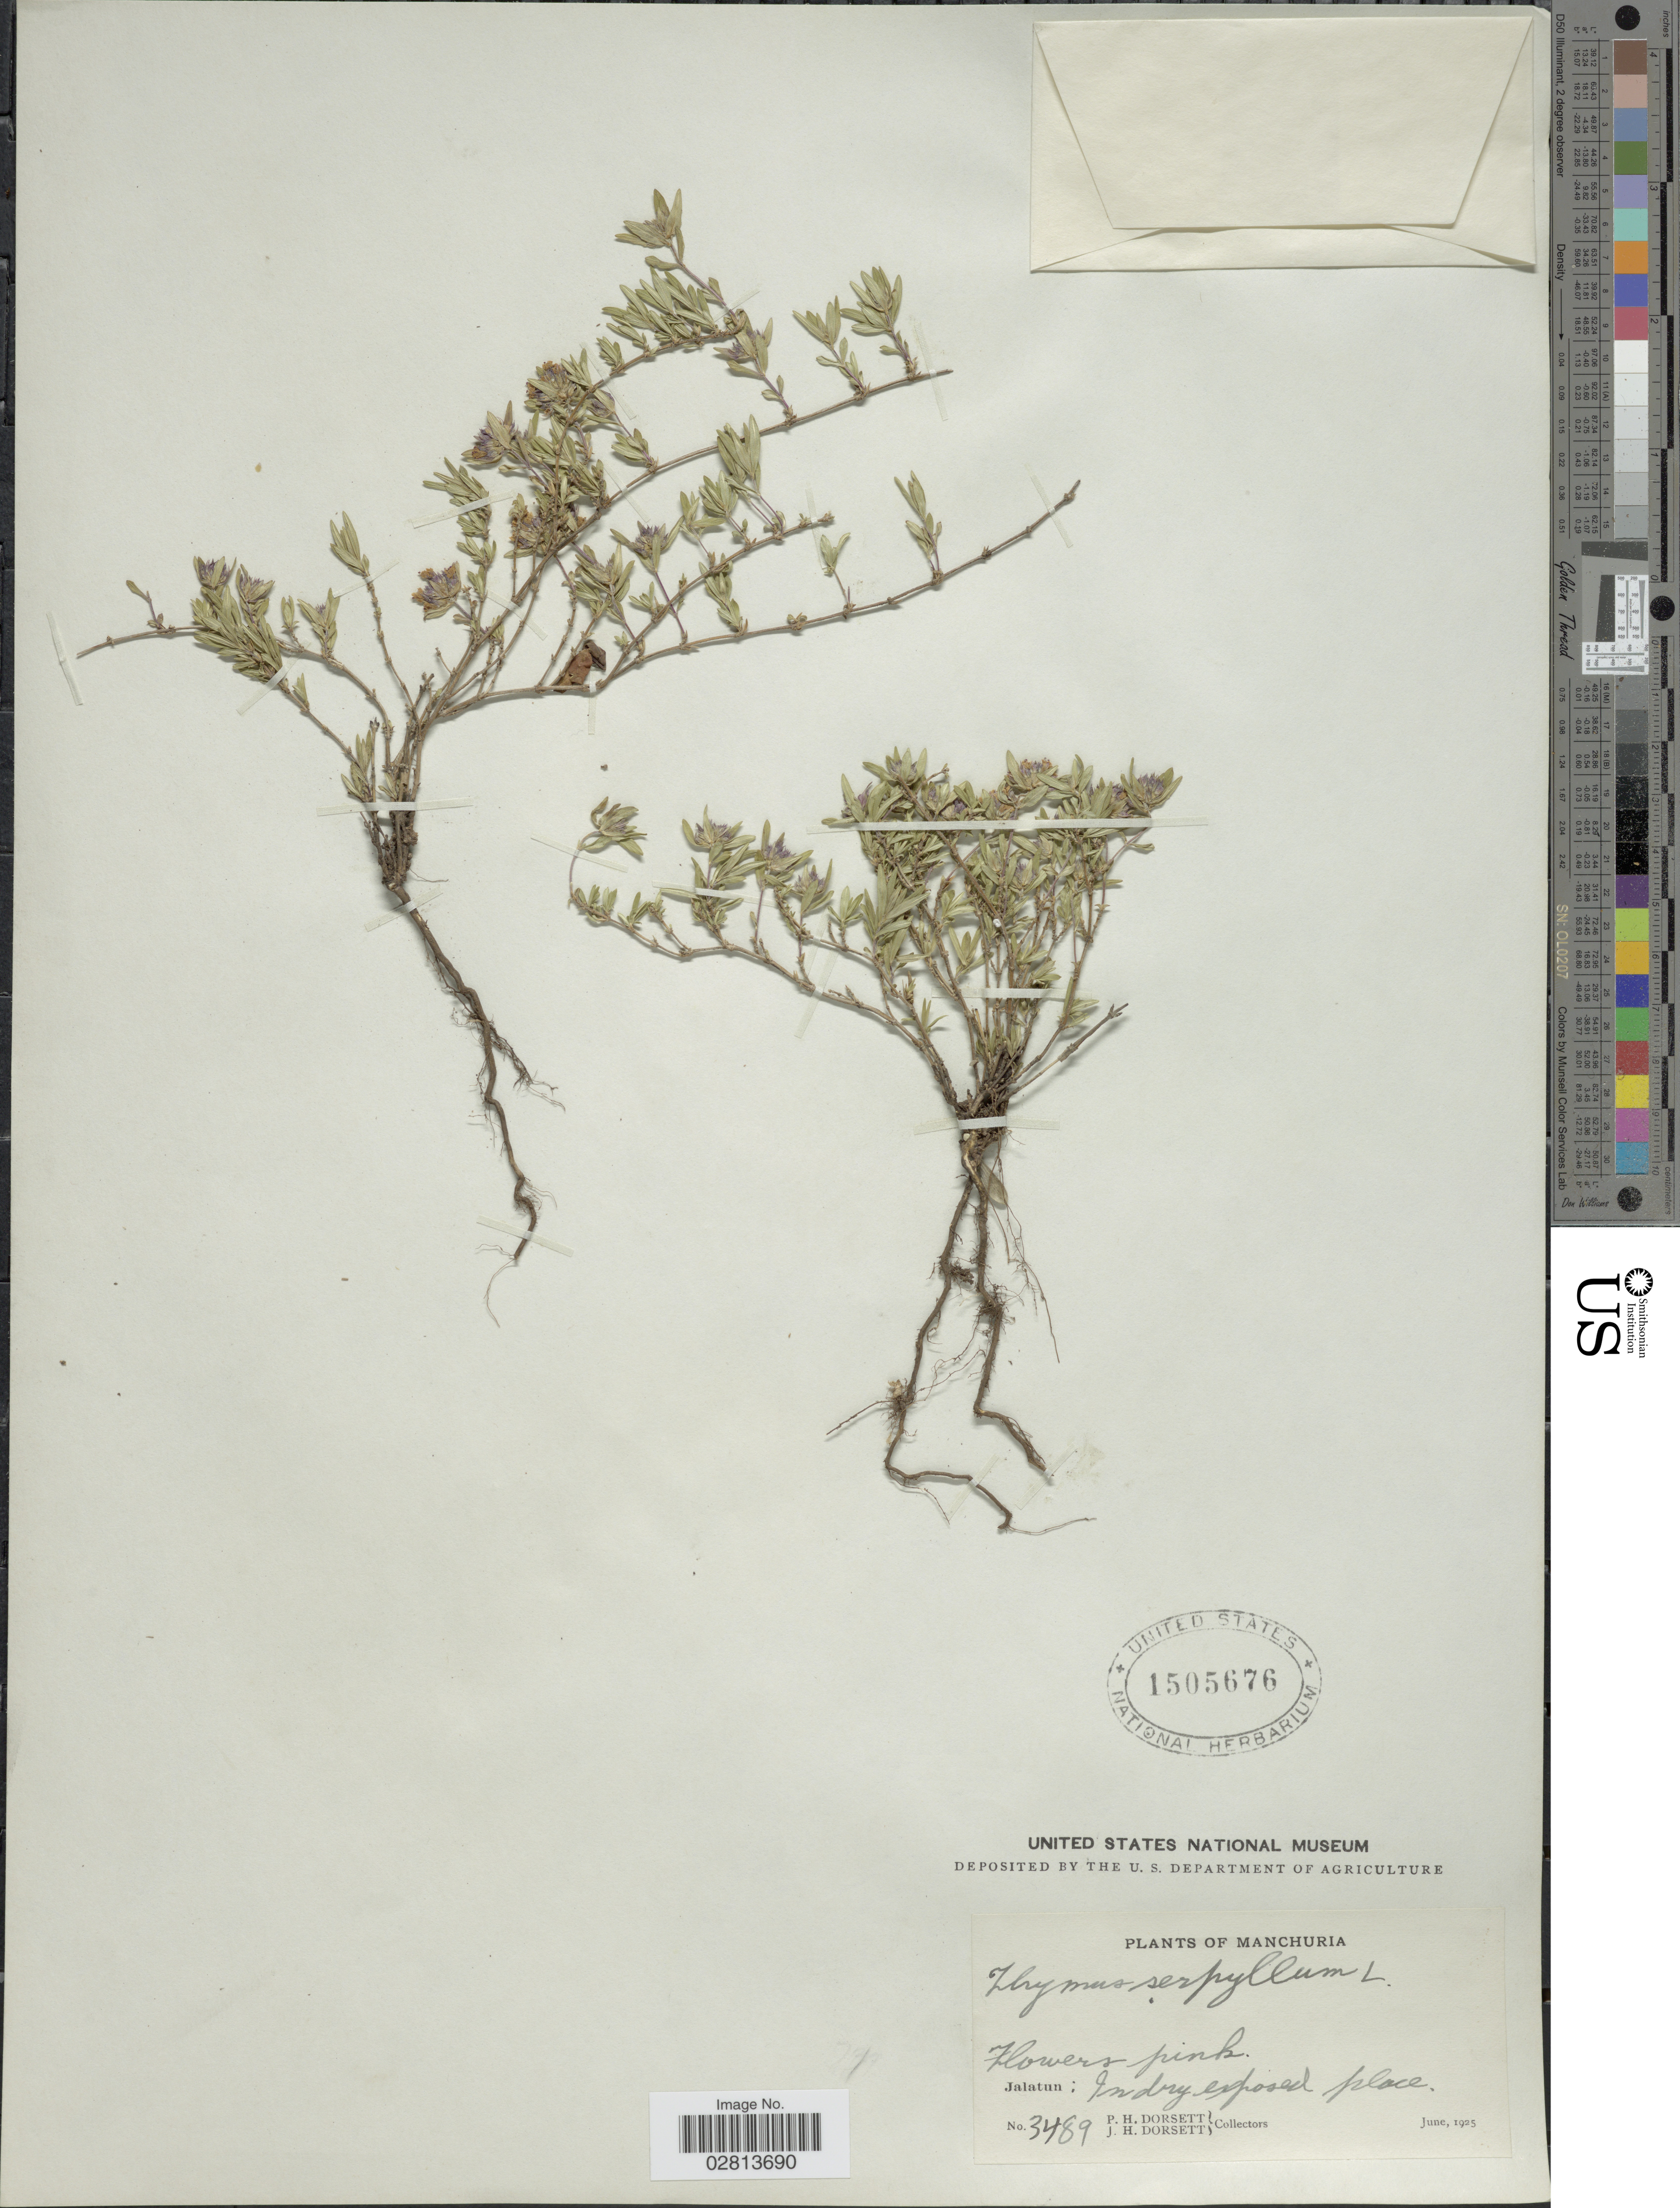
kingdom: Plantae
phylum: Tracheophyta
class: Magnoliopsida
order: Lamiales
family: Lamiaceae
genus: Thymus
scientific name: Thymus serpyllum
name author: L.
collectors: P. H. Dorsett & J. Dorsett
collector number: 3489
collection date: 1925-06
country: China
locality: Manchuria. Jalatun; In dry exposed place.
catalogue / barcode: US 1505676